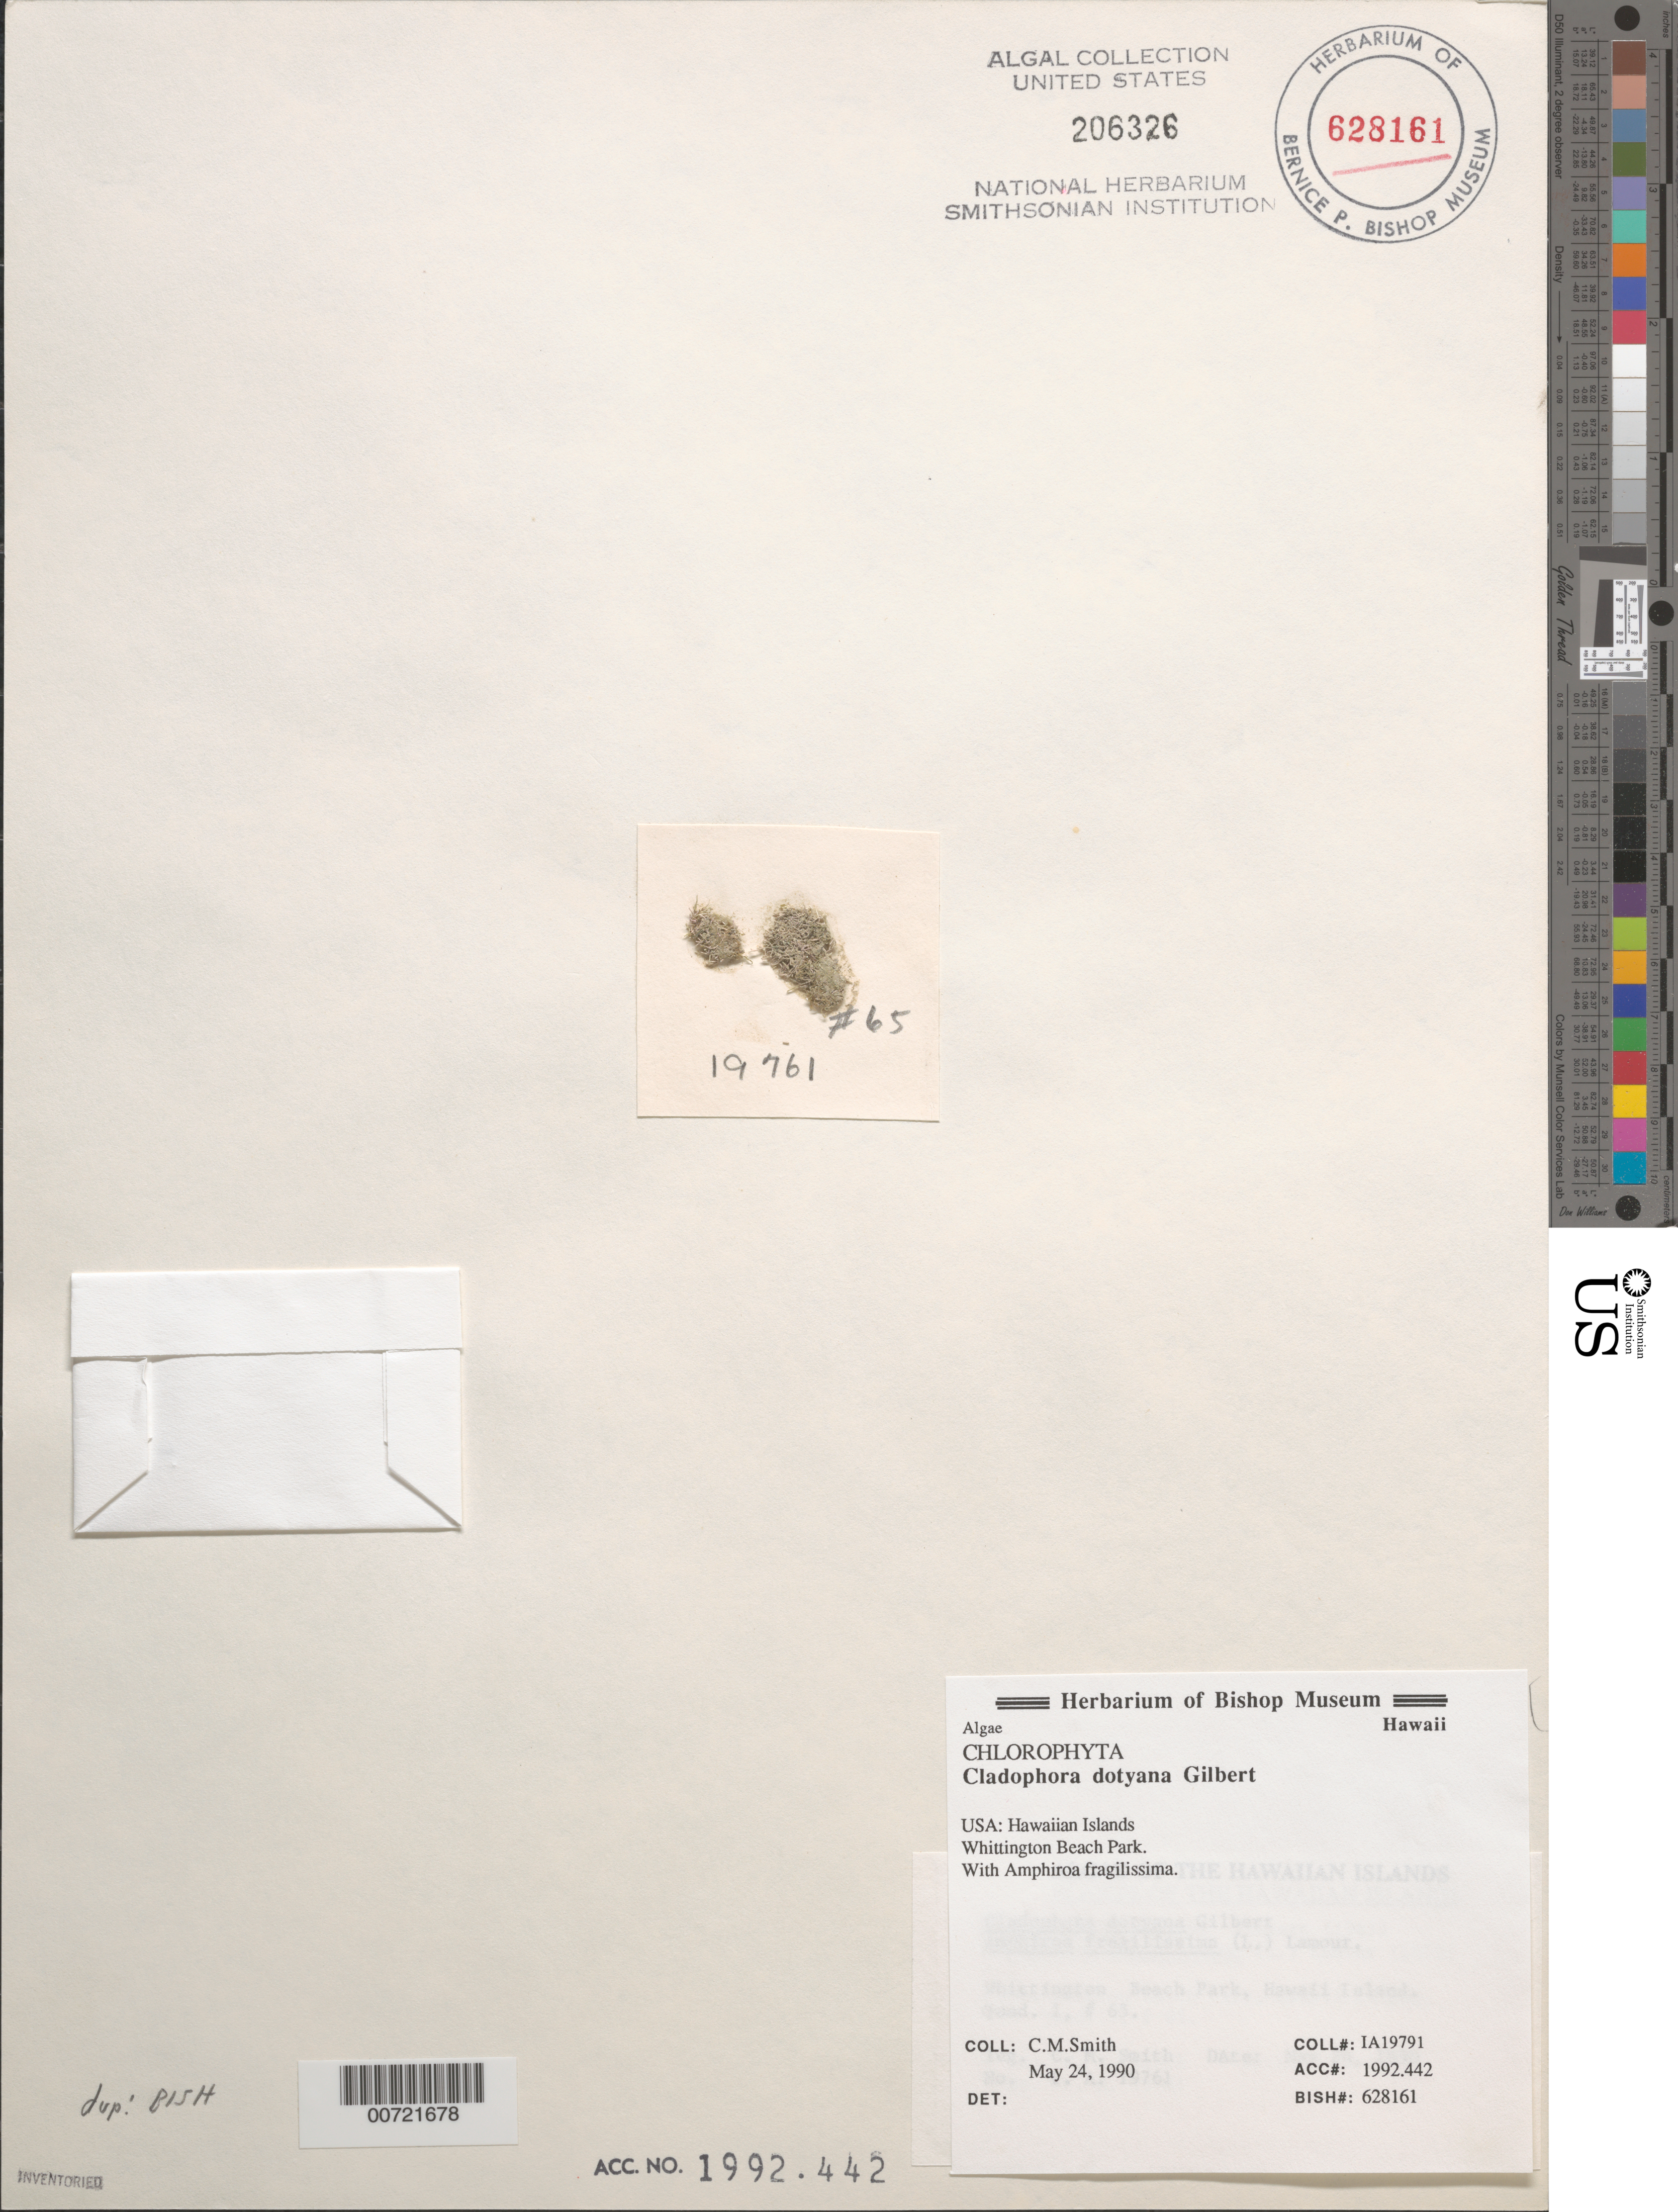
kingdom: Plantae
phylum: Chlorophyta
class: Ulvophyceae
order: Cladophorales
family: Cladophoraceae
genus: Lychaete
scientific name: Lychaete dotyana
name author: (W.J. Gilbert) M.J. Wynne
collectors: C. M. Smith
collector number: IAA 19791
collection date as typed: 24 May 1990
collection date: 1990-05-24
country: United States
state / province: Hawaii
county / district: Hawaii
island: Hawaii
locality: Whittington Beach Park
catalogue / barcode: US 206326